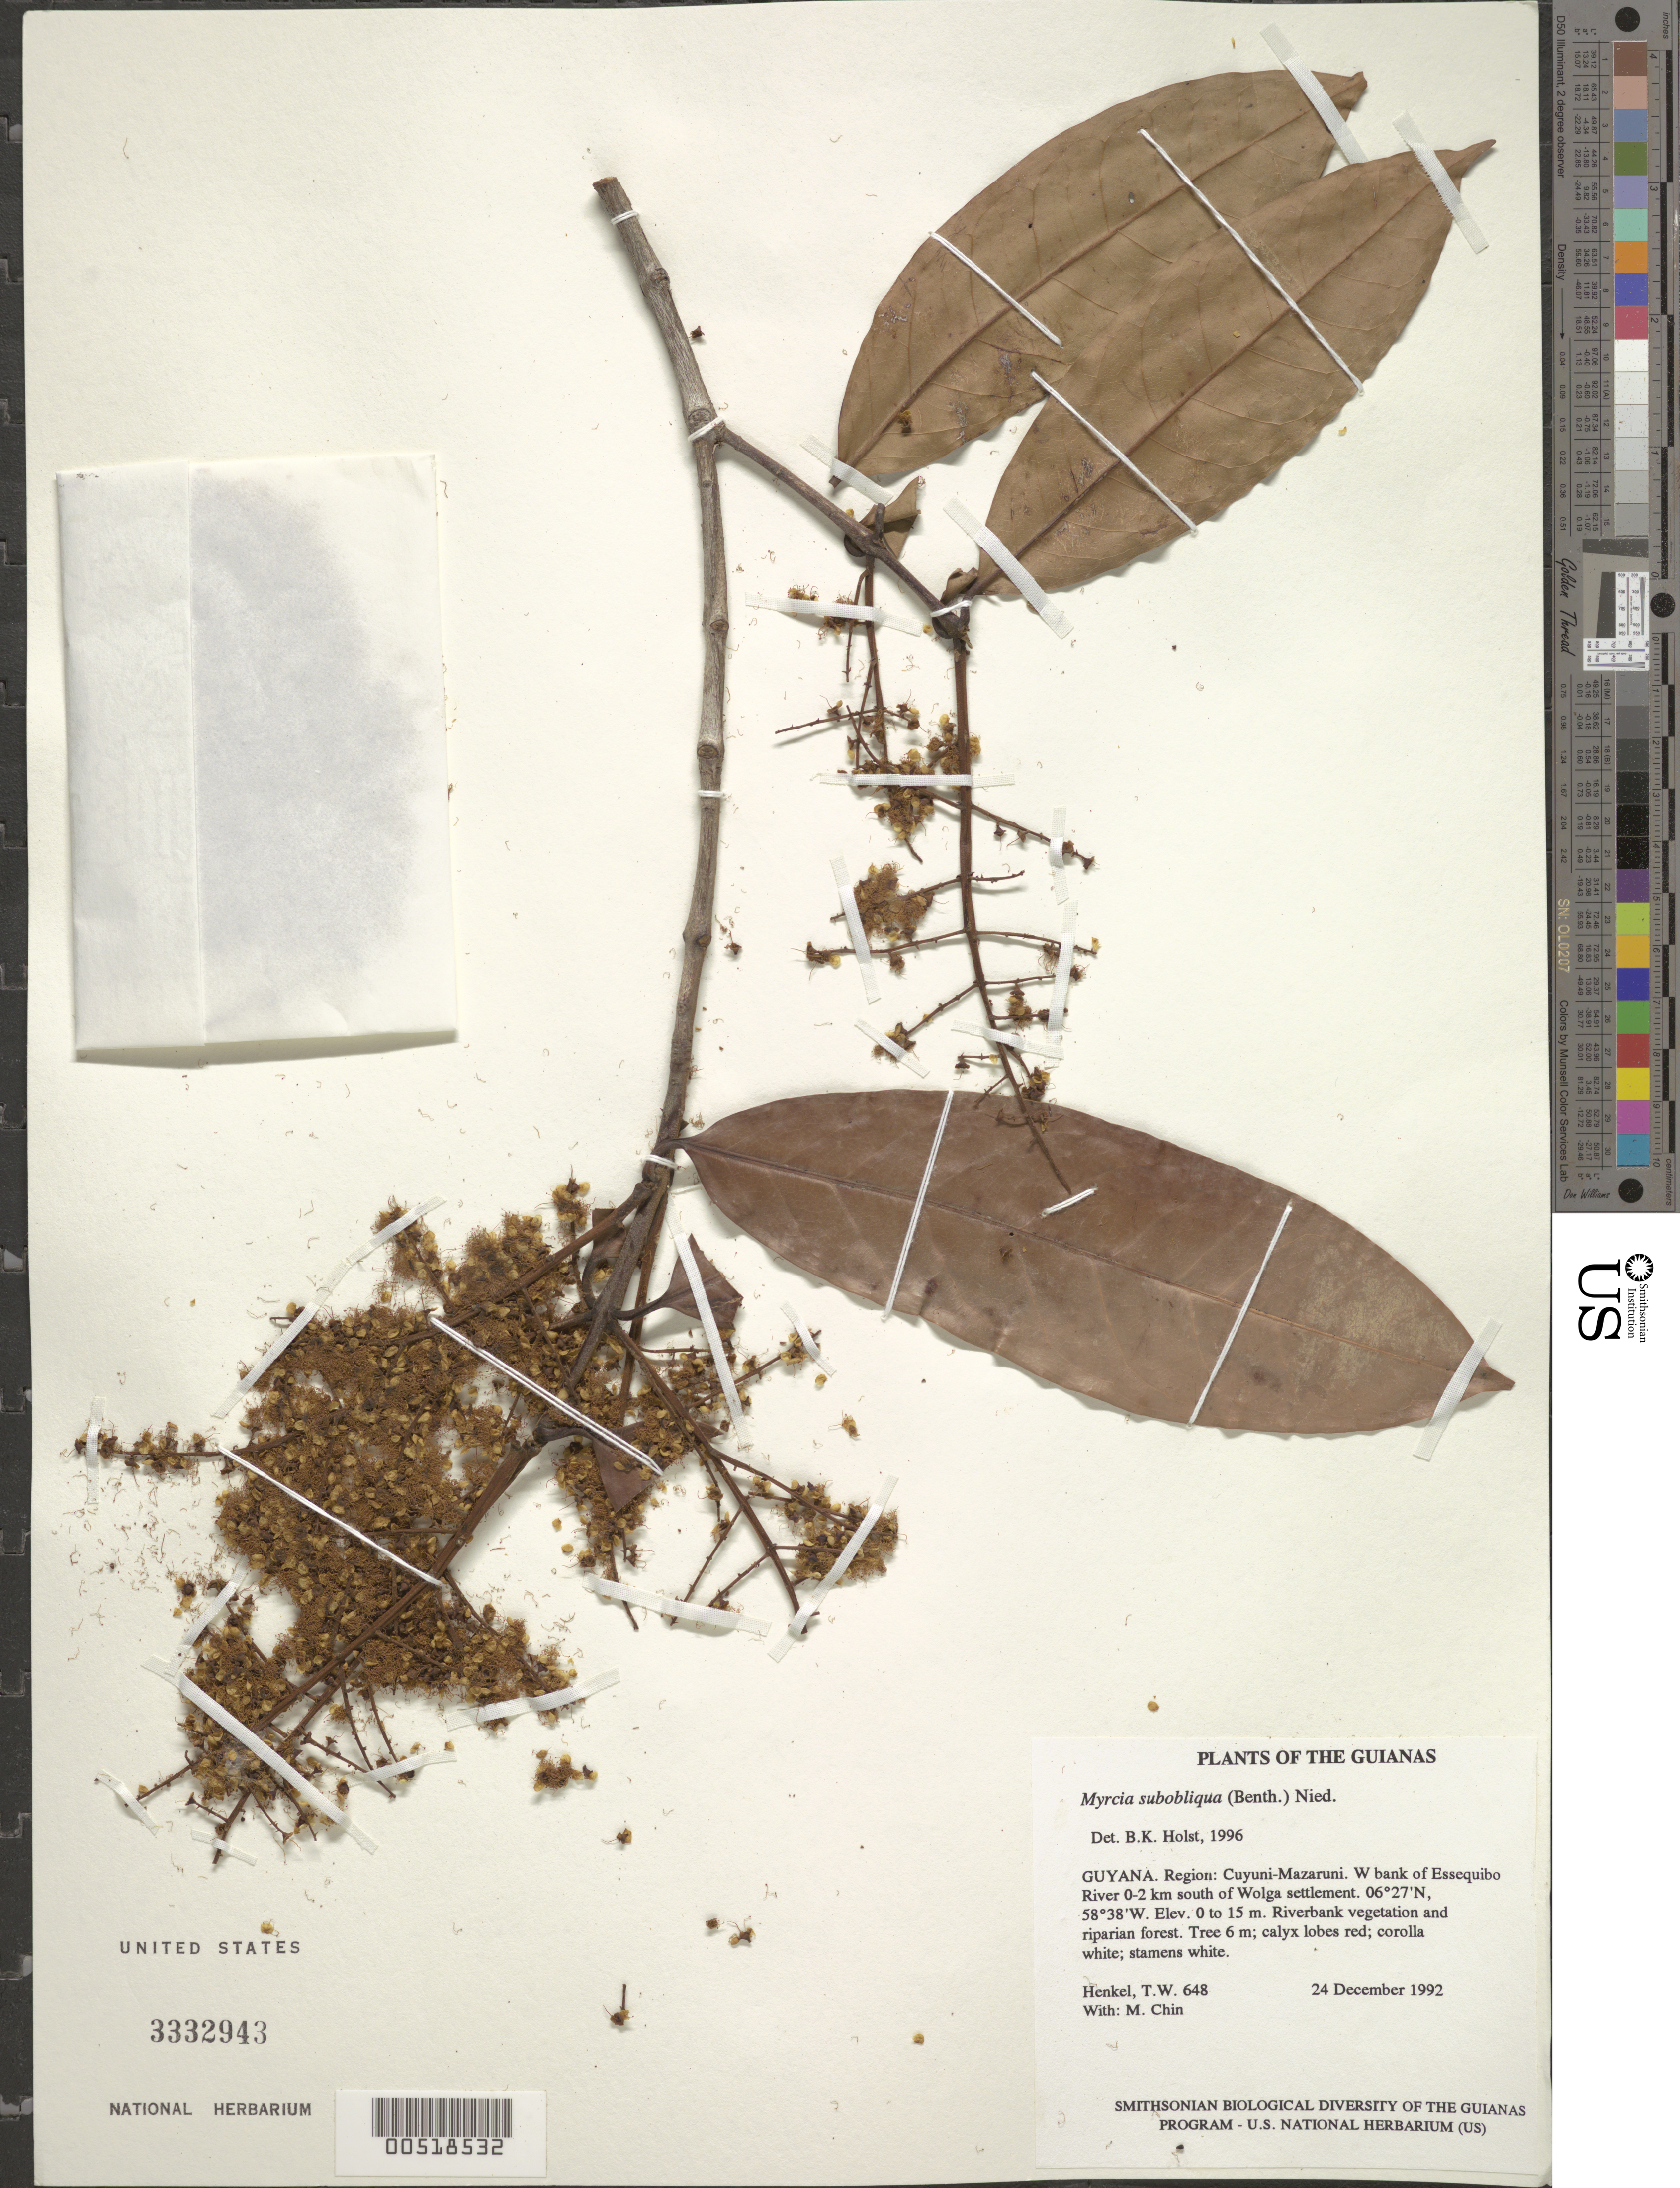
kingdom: Plantae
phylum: Tracheophyta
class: Magnoliopsida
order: Myrtales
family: Myrtaceae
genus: Myrcia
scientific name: Myrcia subobliqua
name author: (Benth.) Neidenzu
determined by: Holst, Bruce K.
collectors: T. Henkel & M. Chin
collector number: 648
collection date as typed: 24 December 1992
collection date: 1992-12-24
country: Guyana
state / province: Cuyuni-Mazaruni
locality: W bank of Essequibo River 0-2 km south of Wolga settlement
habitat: Riverbank vegetation and riparian forest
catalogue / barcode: US 3332943